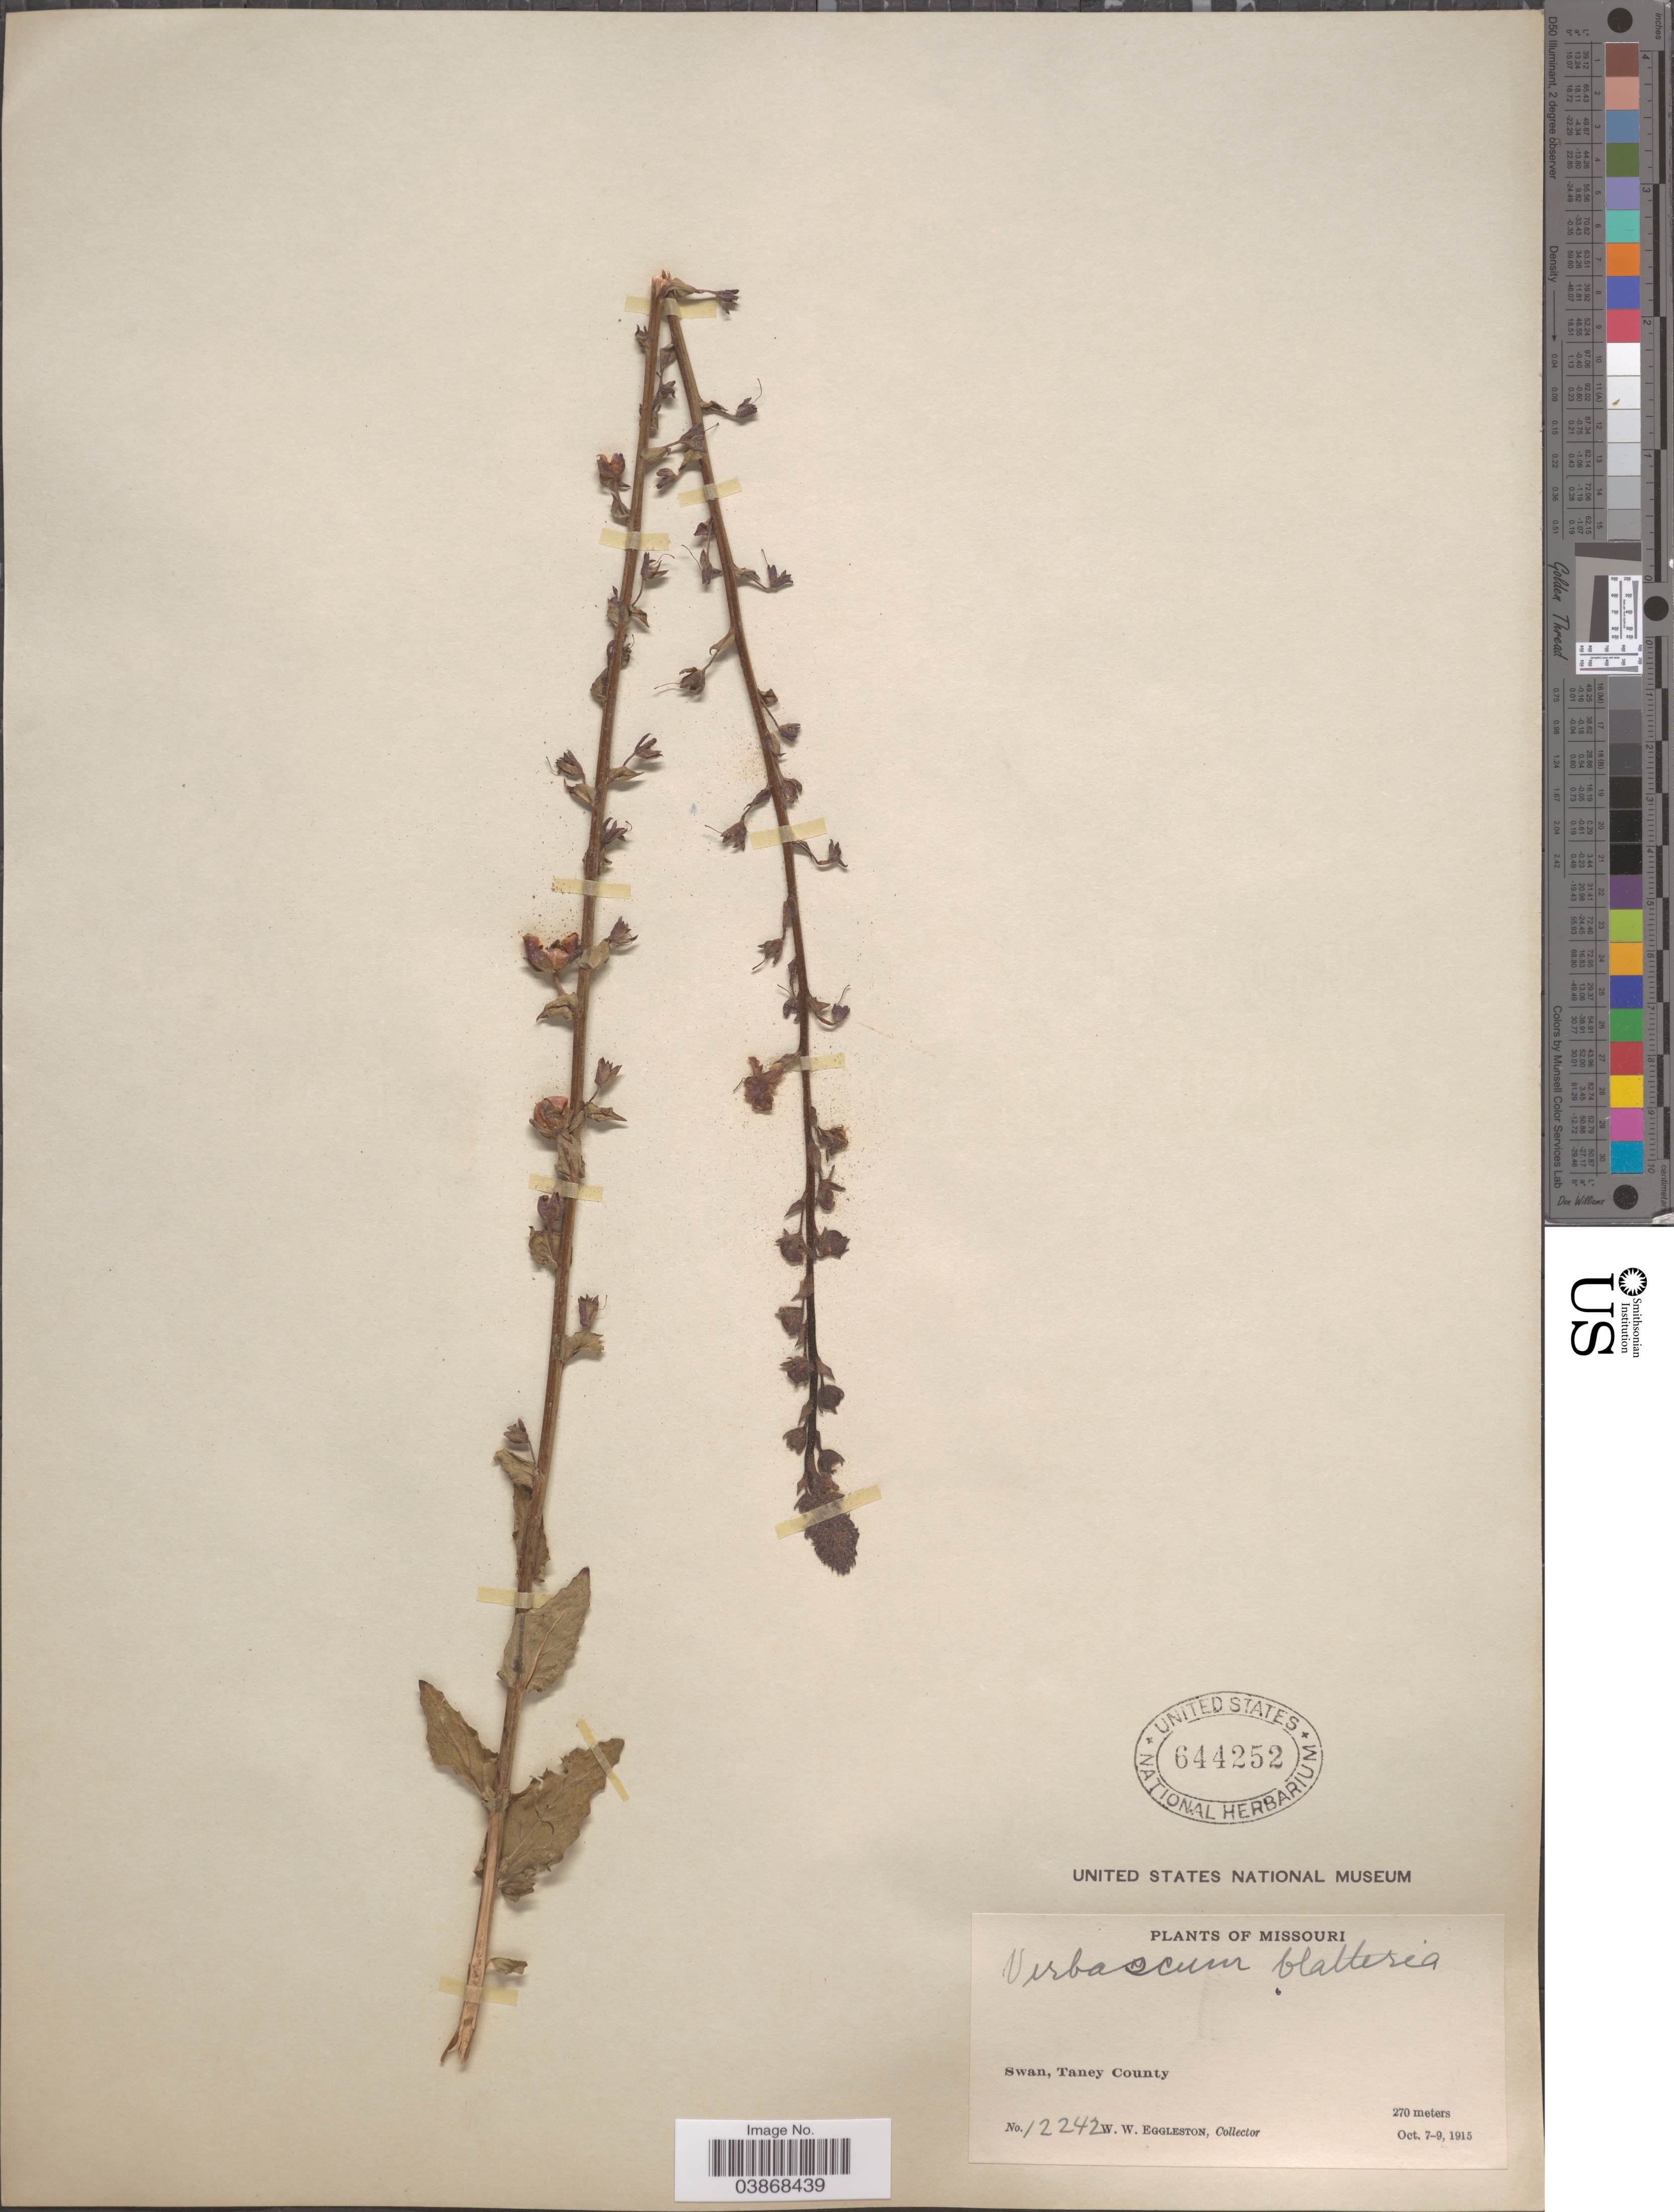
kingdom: Plantae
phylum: Tracheophyta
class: Magnoliopsida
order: Lamiales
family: Scrophulariaceae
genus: Verbascum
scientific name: Verbascum blattaria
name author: L.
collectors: W. W. Eggleston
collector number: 12242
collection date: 1915-10-07/1915-10-09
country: United States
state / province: Missouri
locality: Swan, Taney County.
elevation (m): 270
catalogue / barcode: US 644252